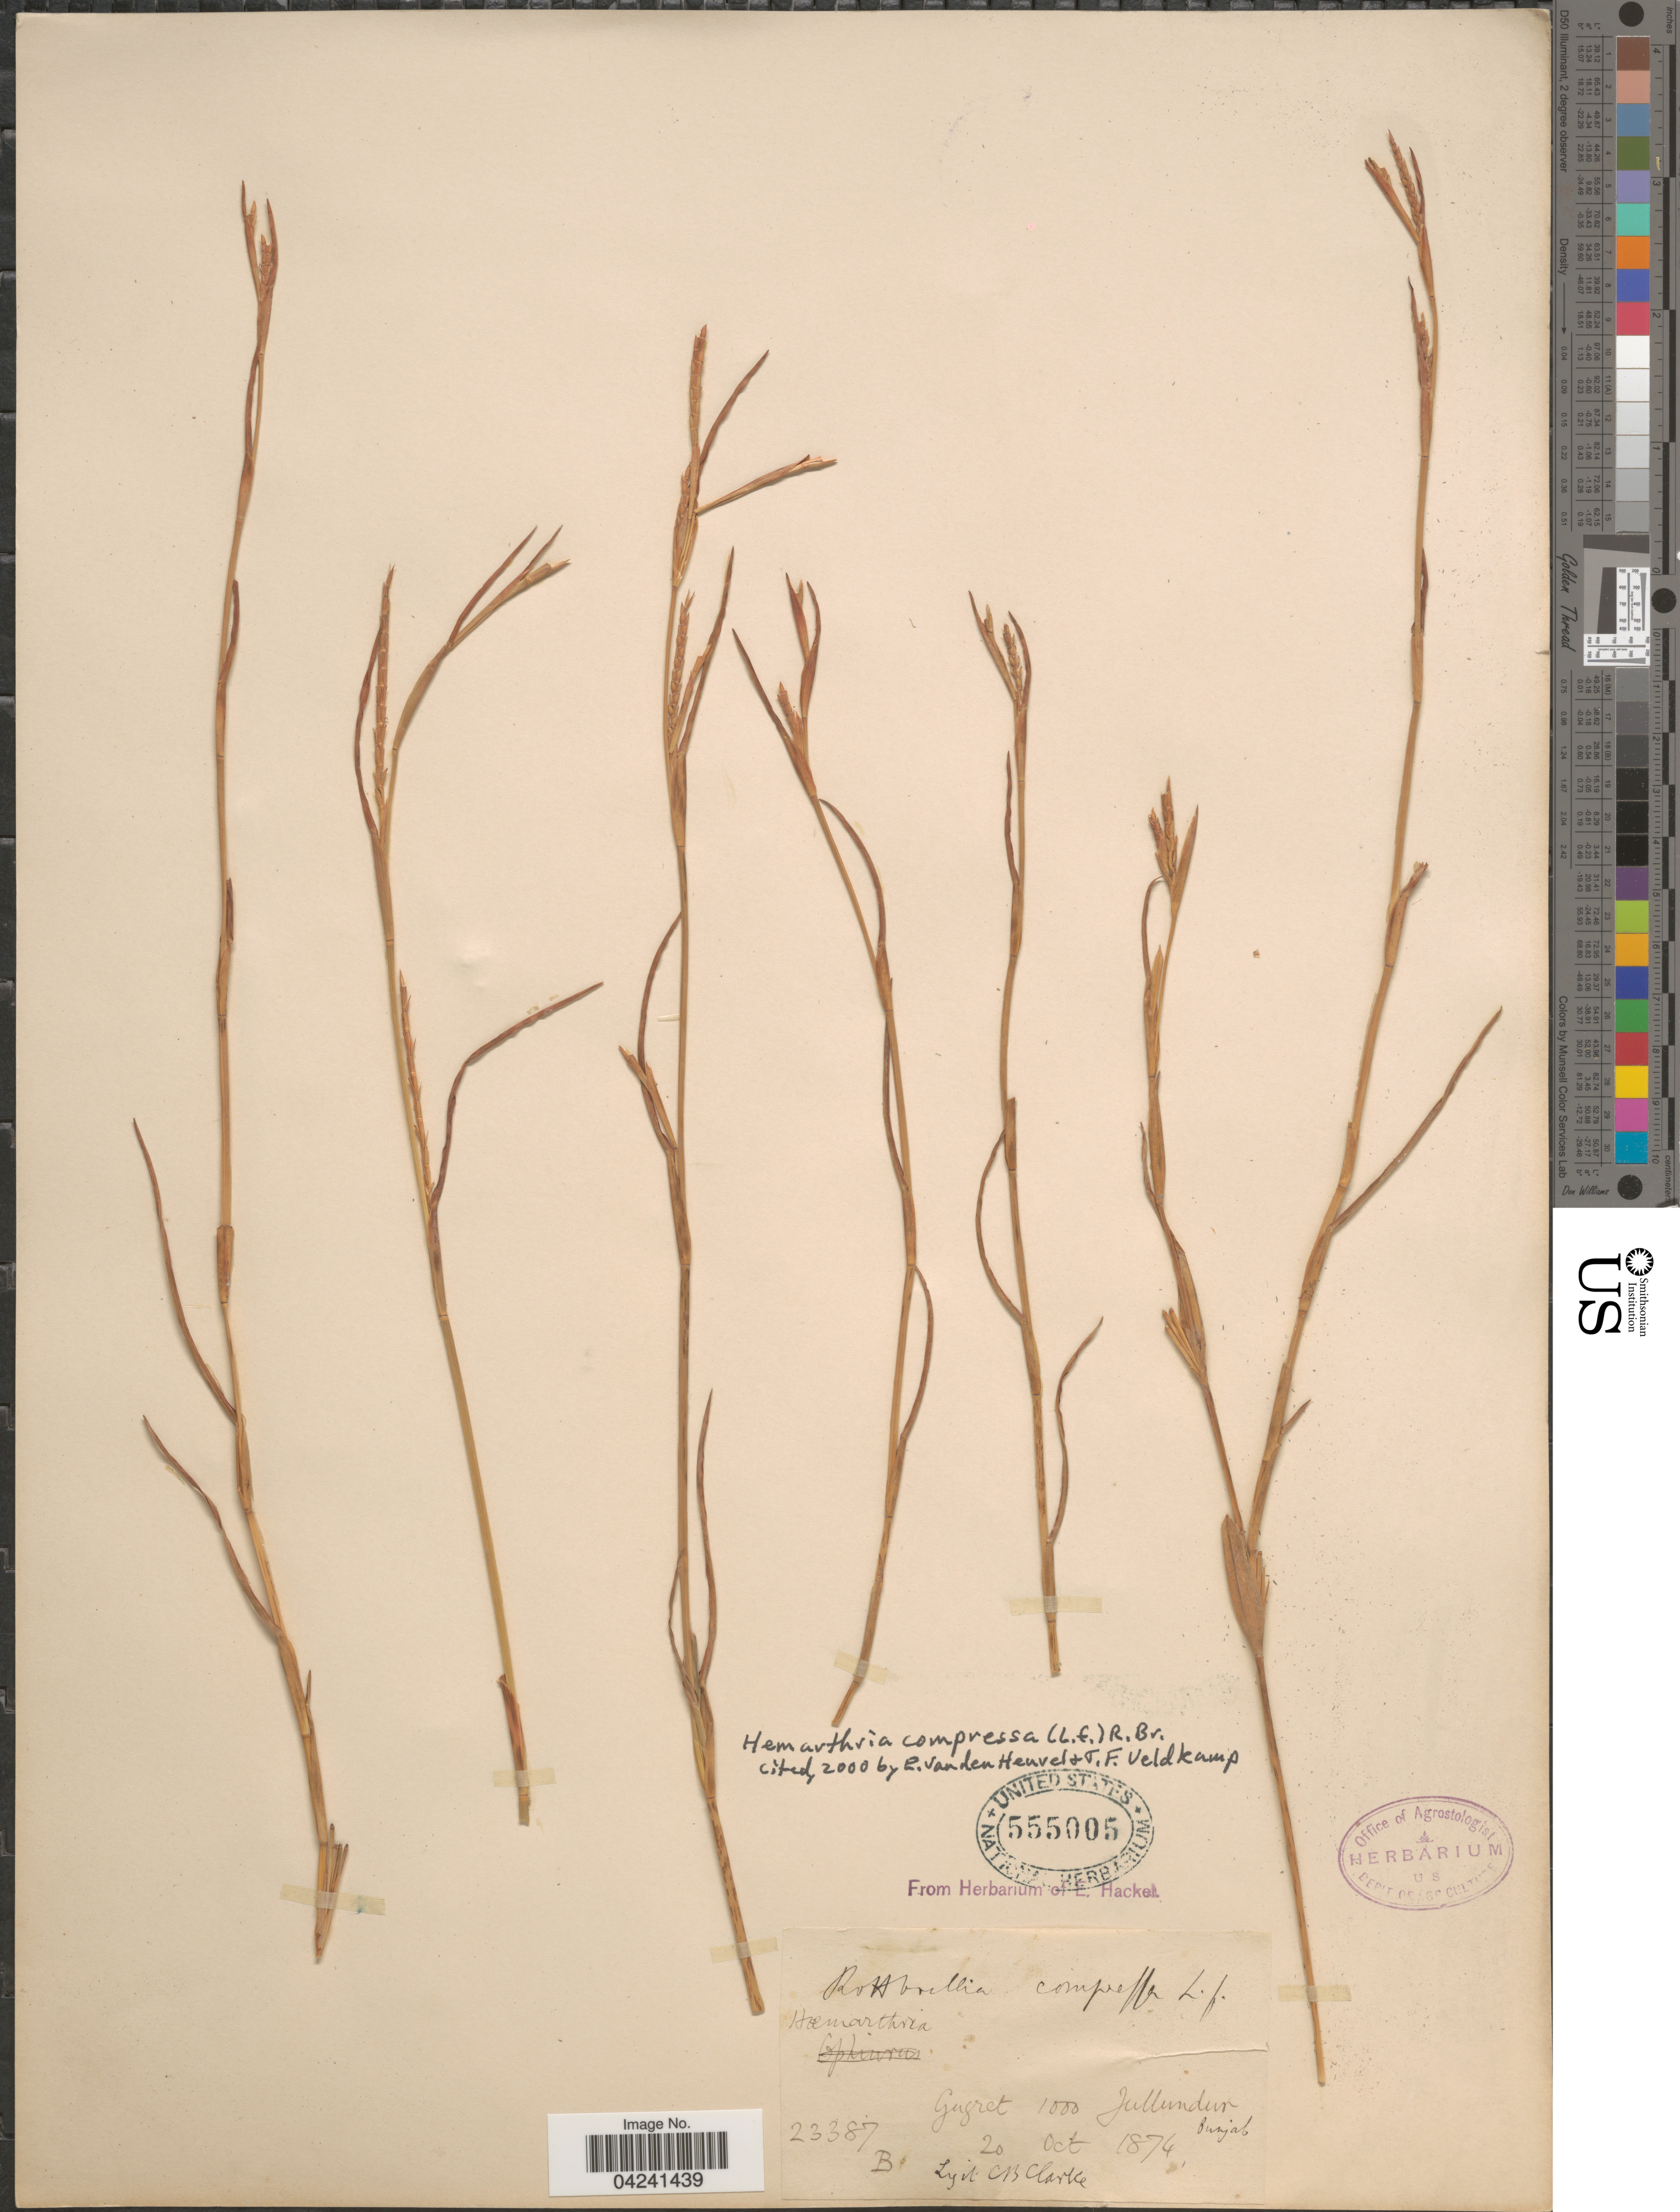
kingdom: Plantae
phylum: Tracheophyta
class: Liliopsida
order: Poales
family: Poaceae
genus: Hemarthria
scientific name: Hemarthria compressa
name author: (L.) R. Br.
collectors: C. B. Clarke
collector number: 23387B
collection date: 1874-10-20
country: India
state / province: Punjab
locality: Gugret. Jullundur.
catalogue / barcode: US 555005